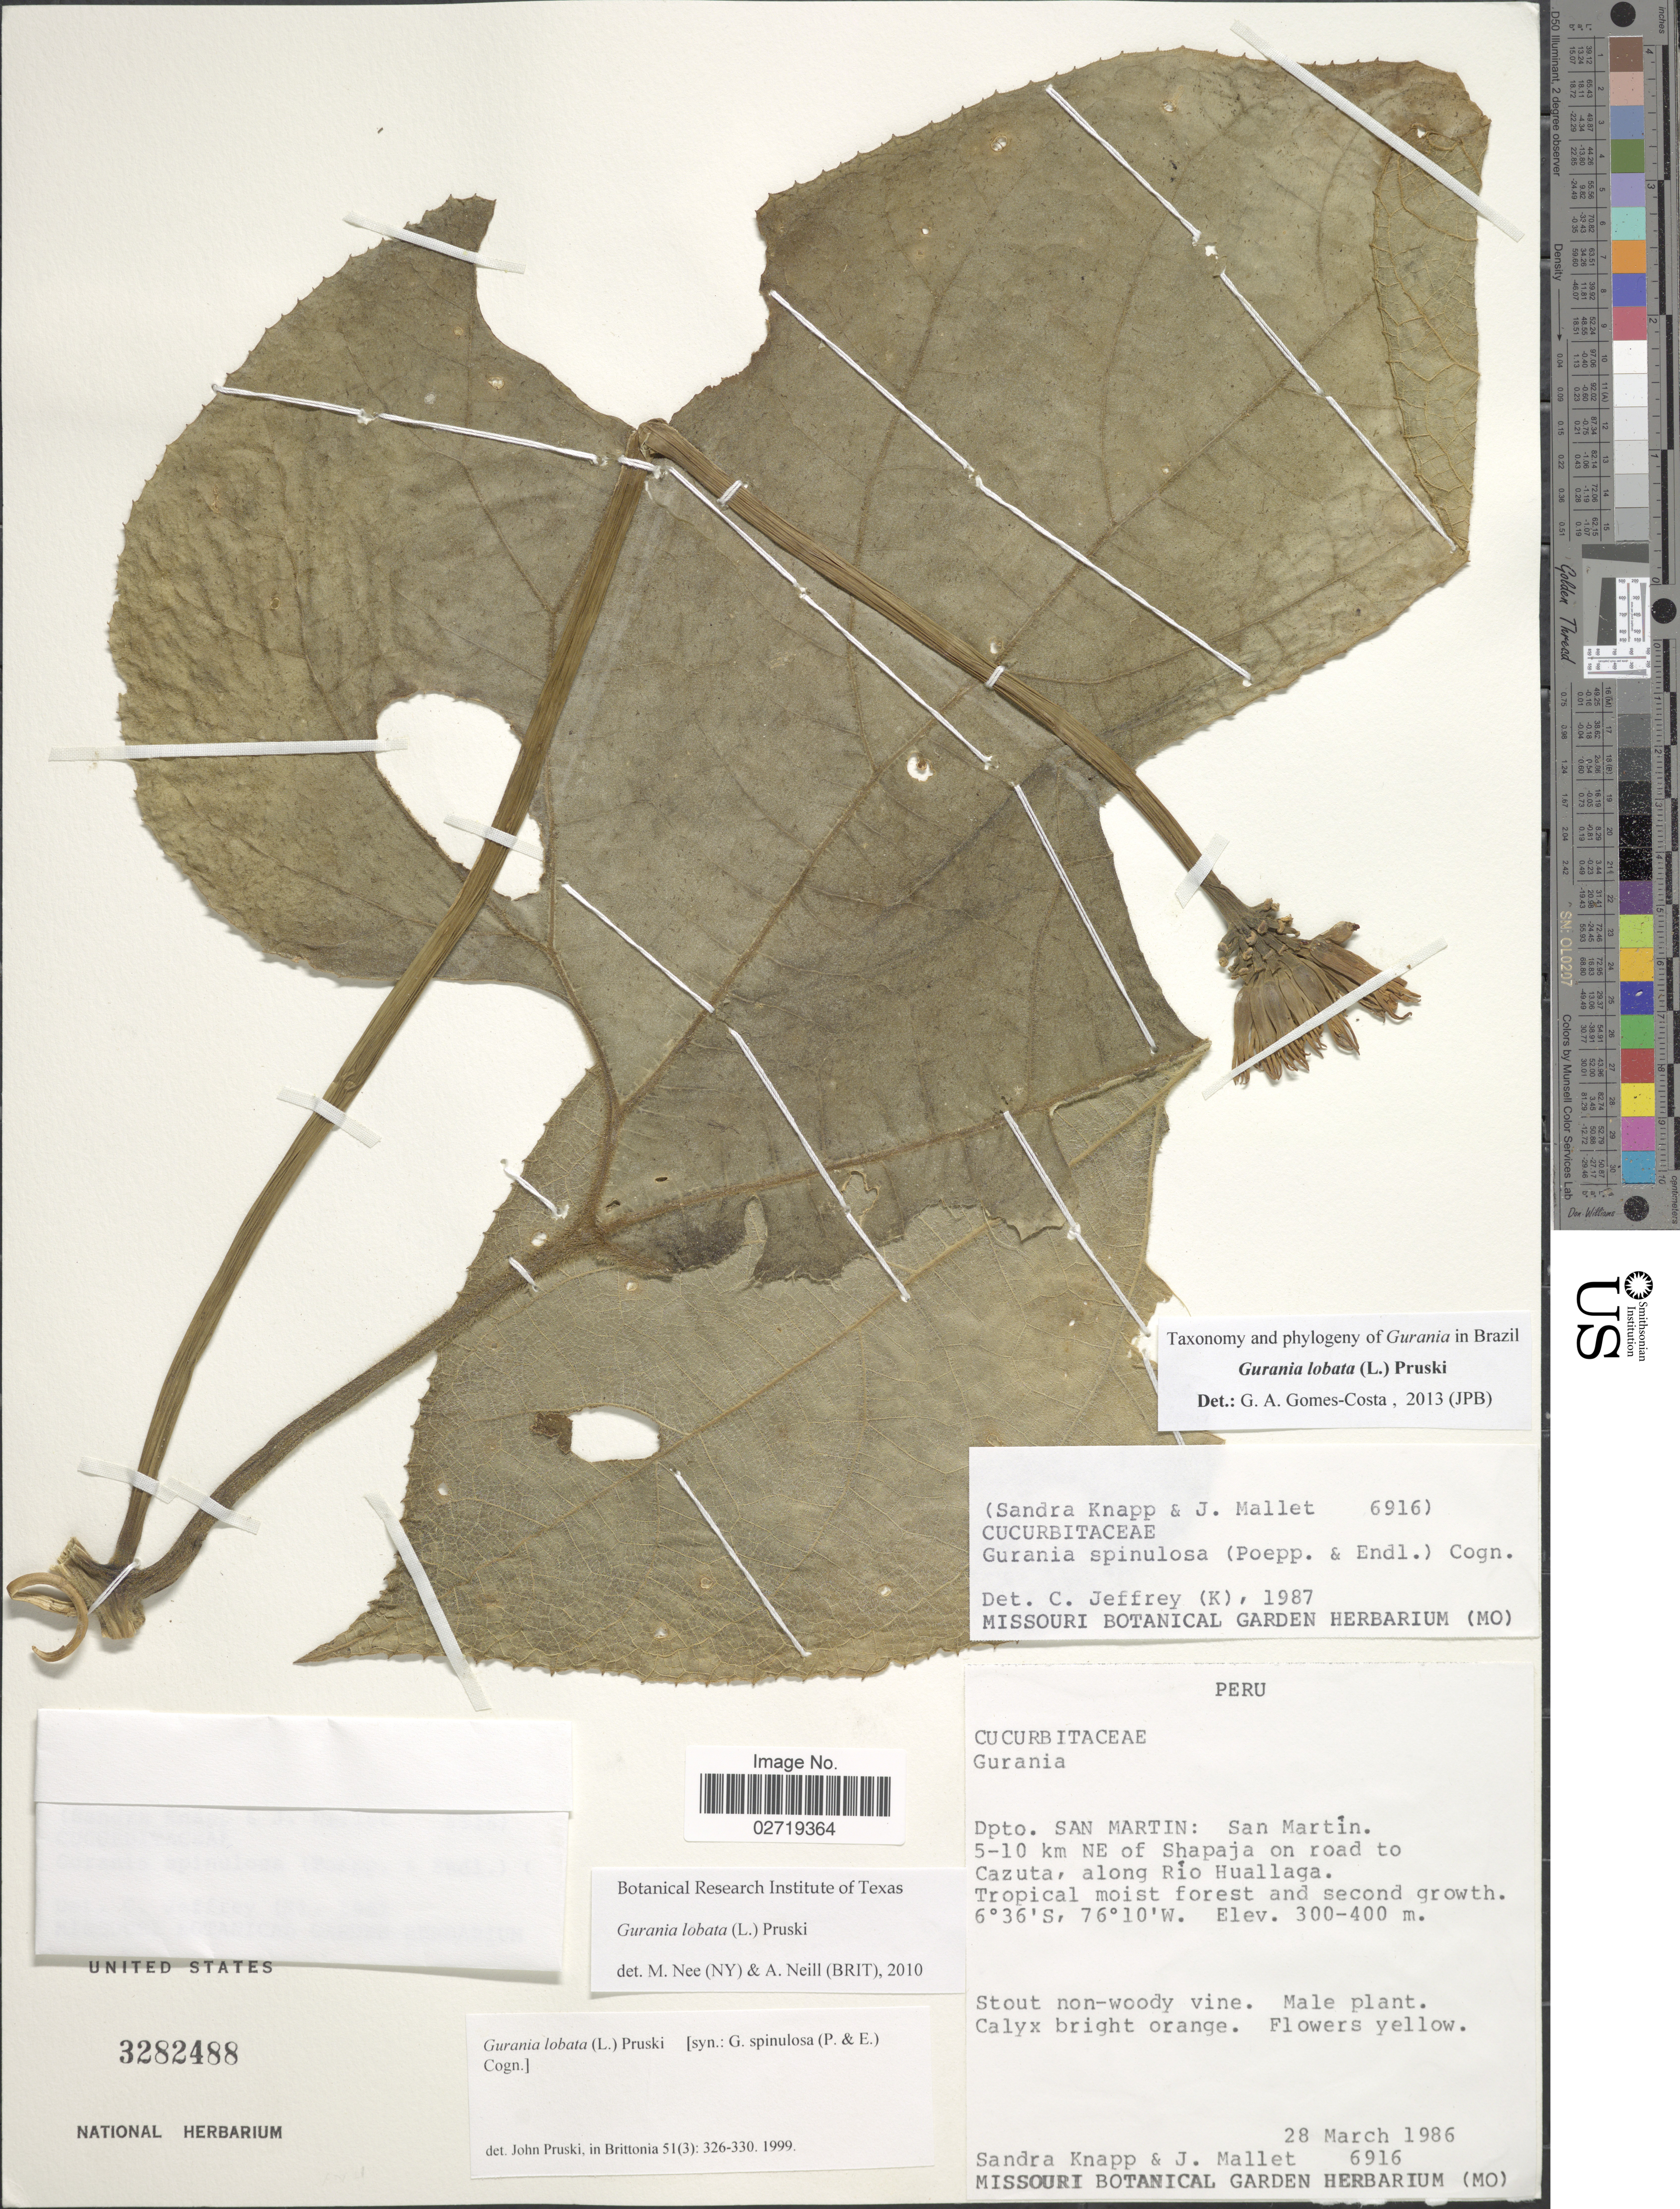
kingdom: Plantae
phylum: Tracheophyta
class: Magnoliopsida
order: Cucurbitales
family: Cucurbitaceae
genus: Gurania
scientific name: Gurania lobata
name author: (L.) Pruski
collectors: S. Knapp & J. Mallett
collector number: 6916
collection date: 1986-03-28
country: Peru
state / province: San Martín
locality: Dpto. San Martin: San Martín. 5-10 km NE of Shapaja on road to Cazuta, along Río Huallaga. Tropical moist forest and second growth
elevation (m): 300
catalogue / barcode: US 3282488